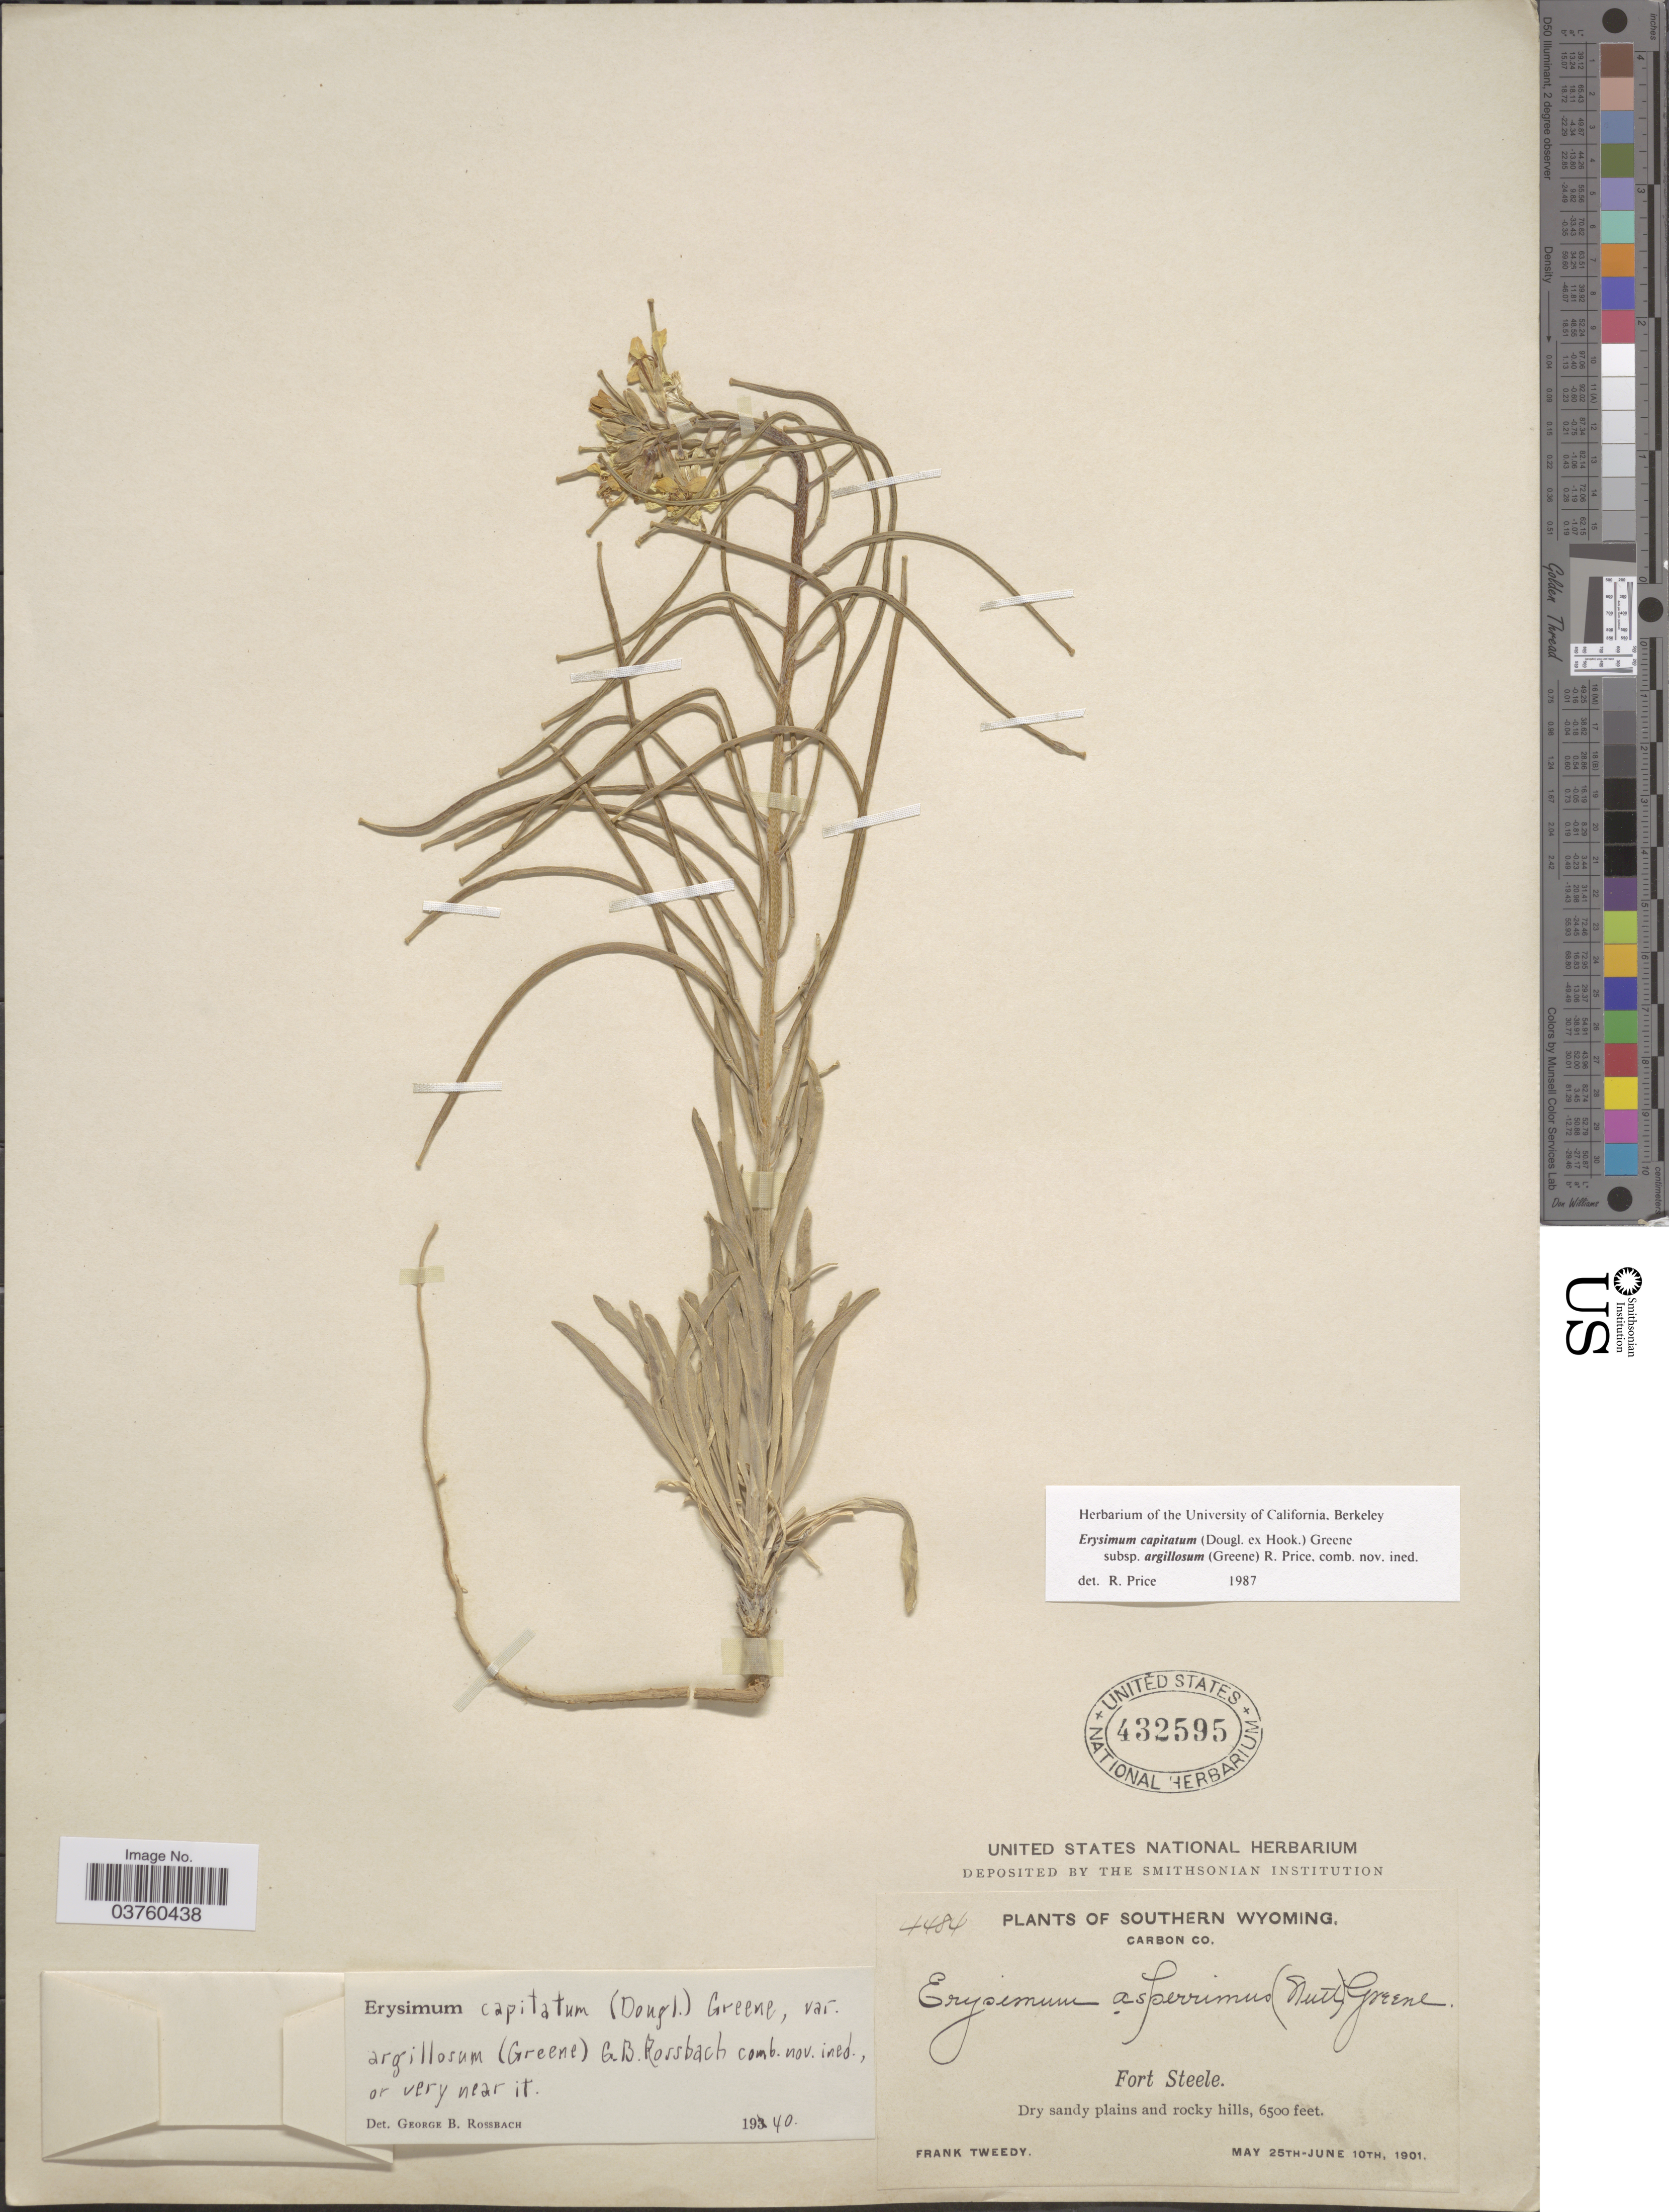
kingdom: Plantae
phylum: Tracheophyta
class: Magnoliopsida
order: Brassicales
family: Brassicaceae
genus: Erysimum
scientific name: Erysimum capitatum subsp. argillosum (Greene) R.A. Price comb. nov. ined.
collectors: F. Tweedy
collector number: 4484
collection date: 1901-05-25/1901-06-10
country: United States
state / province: Wyoming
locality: Southern Wyoming. Carbon Co. Fort Steele.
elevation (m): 1981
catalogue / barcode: US 432595